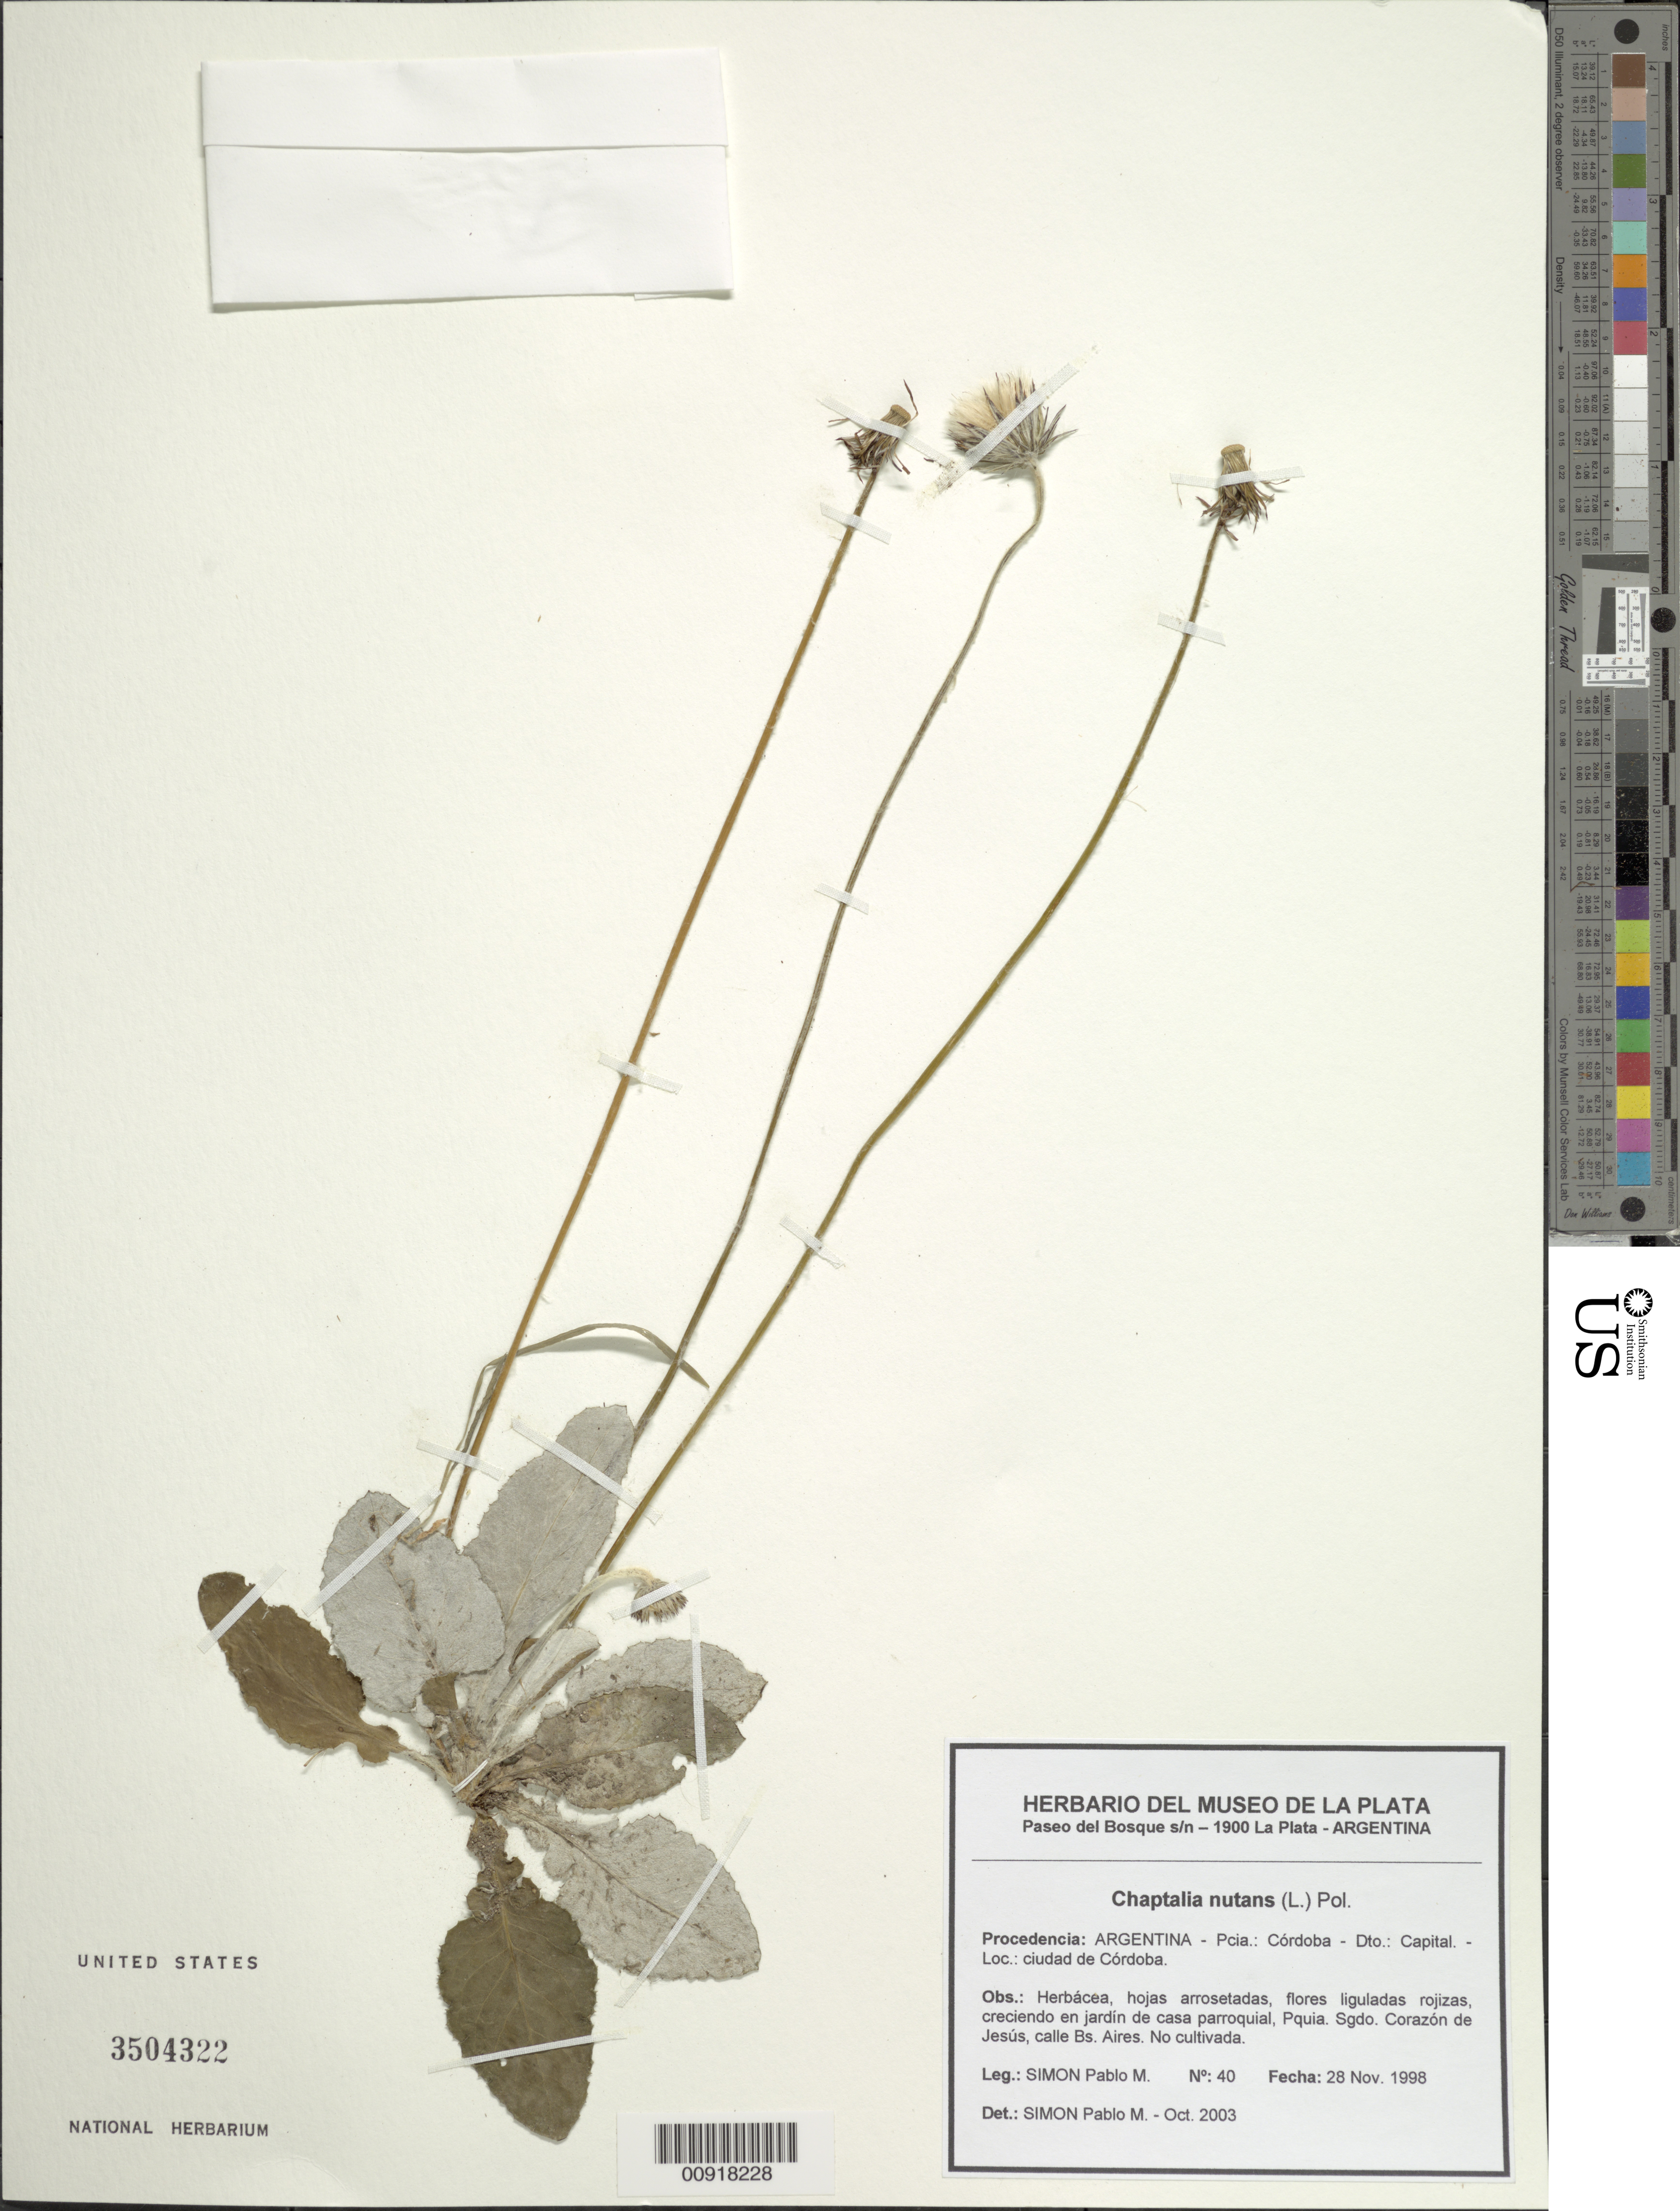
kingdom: Plantae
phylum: Tracheophyta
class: Magnoliopsida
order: Asterales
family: Asteraceae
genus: Chaptalia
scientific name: Chaptalia nutans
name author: (L.) Pol.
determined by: Simón, P. M.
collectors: P. M. Simón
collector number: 40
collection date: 1998-11-28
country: Argentina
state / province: Córdoba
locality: Dto. Capital, Ciudad de Córdoba, Pquia. Sgdo. Corazón de Jesús, calle Bs. Aires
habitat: Creciendo en jardín de casa parroquial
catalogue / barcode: US 3504322